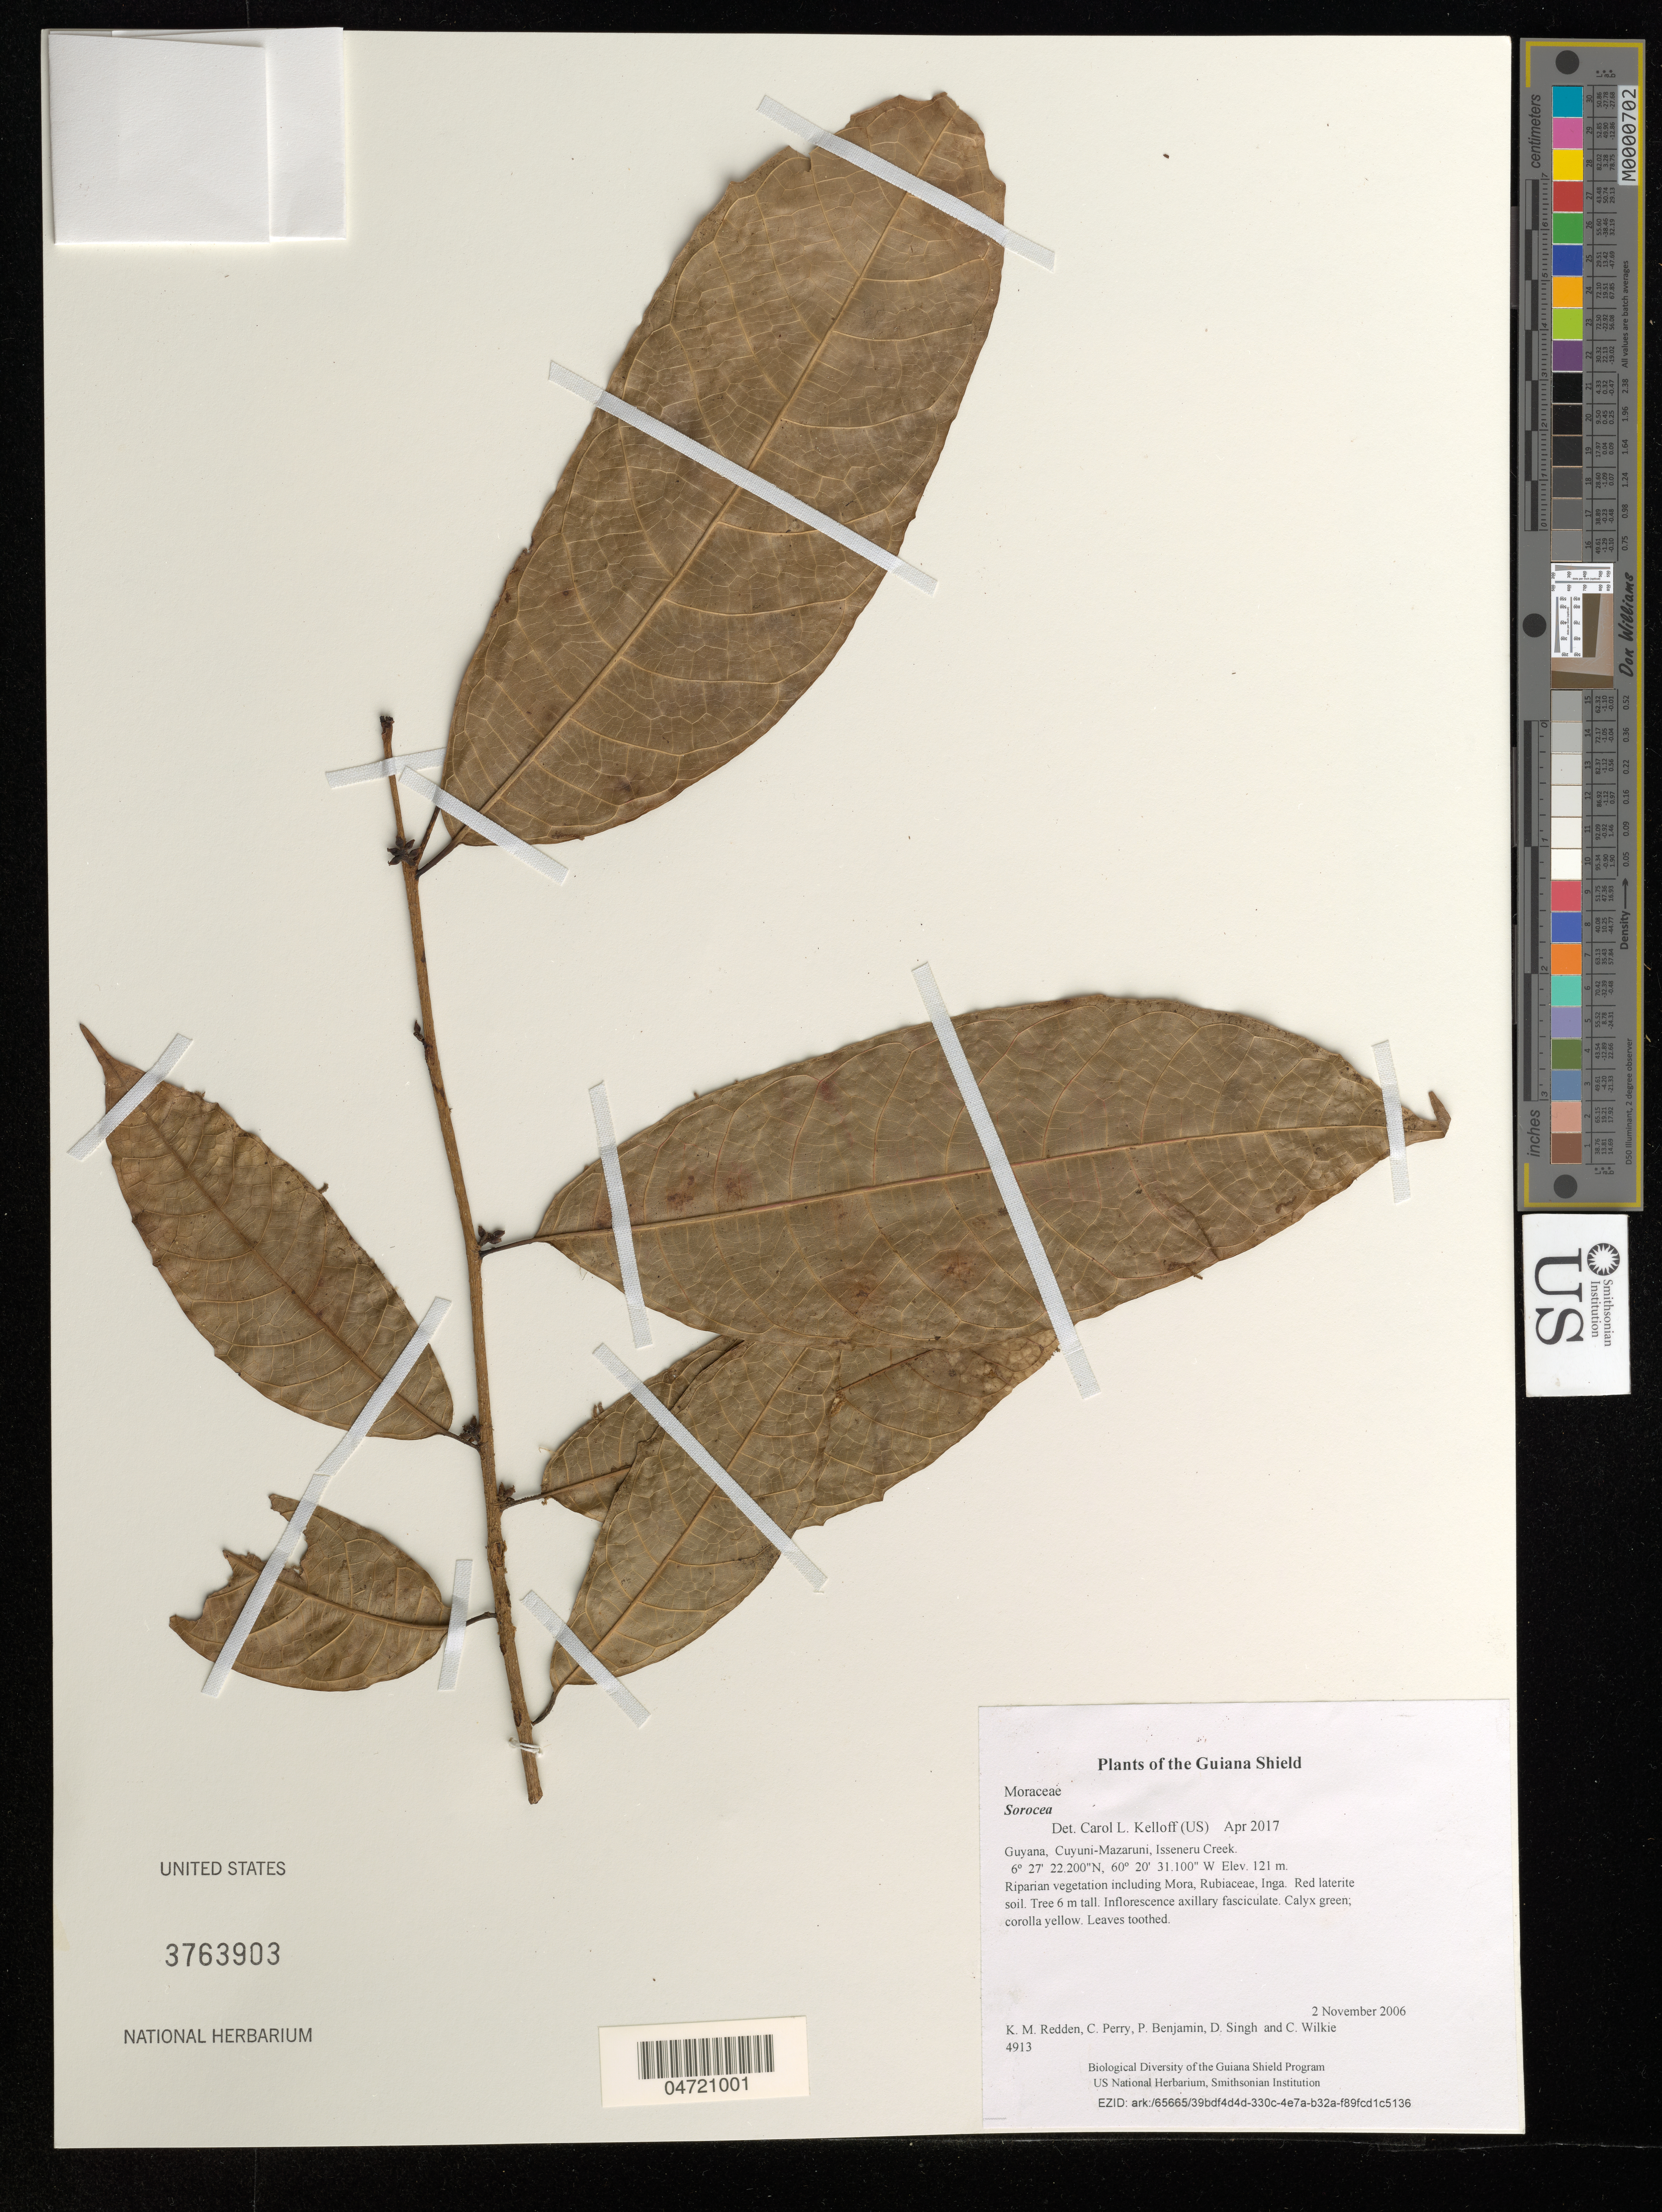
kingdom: Plantae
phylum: Tracheophyta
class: Magnoliopsida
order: Rosales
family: Moraceae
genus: Sorocea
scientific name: Sorocea sp.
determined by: Kelloff, Carol L., (US), Smithsonian Institution - National Museum of Natural History (UNITED STATES)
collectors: K. M. Redden, C. Perry, P. Benjamin, D. Singh & C. Wilkie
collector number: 4913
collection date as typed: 2 November 2006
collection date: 2006-11-02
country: Guyana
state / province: Cuyuni-Mazaruni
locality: Isseneru Creek.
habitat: Riparian vegetation including Mora, Rubiaceae, Inga. Red laterite soil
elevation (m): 121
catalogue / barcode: US 3763903